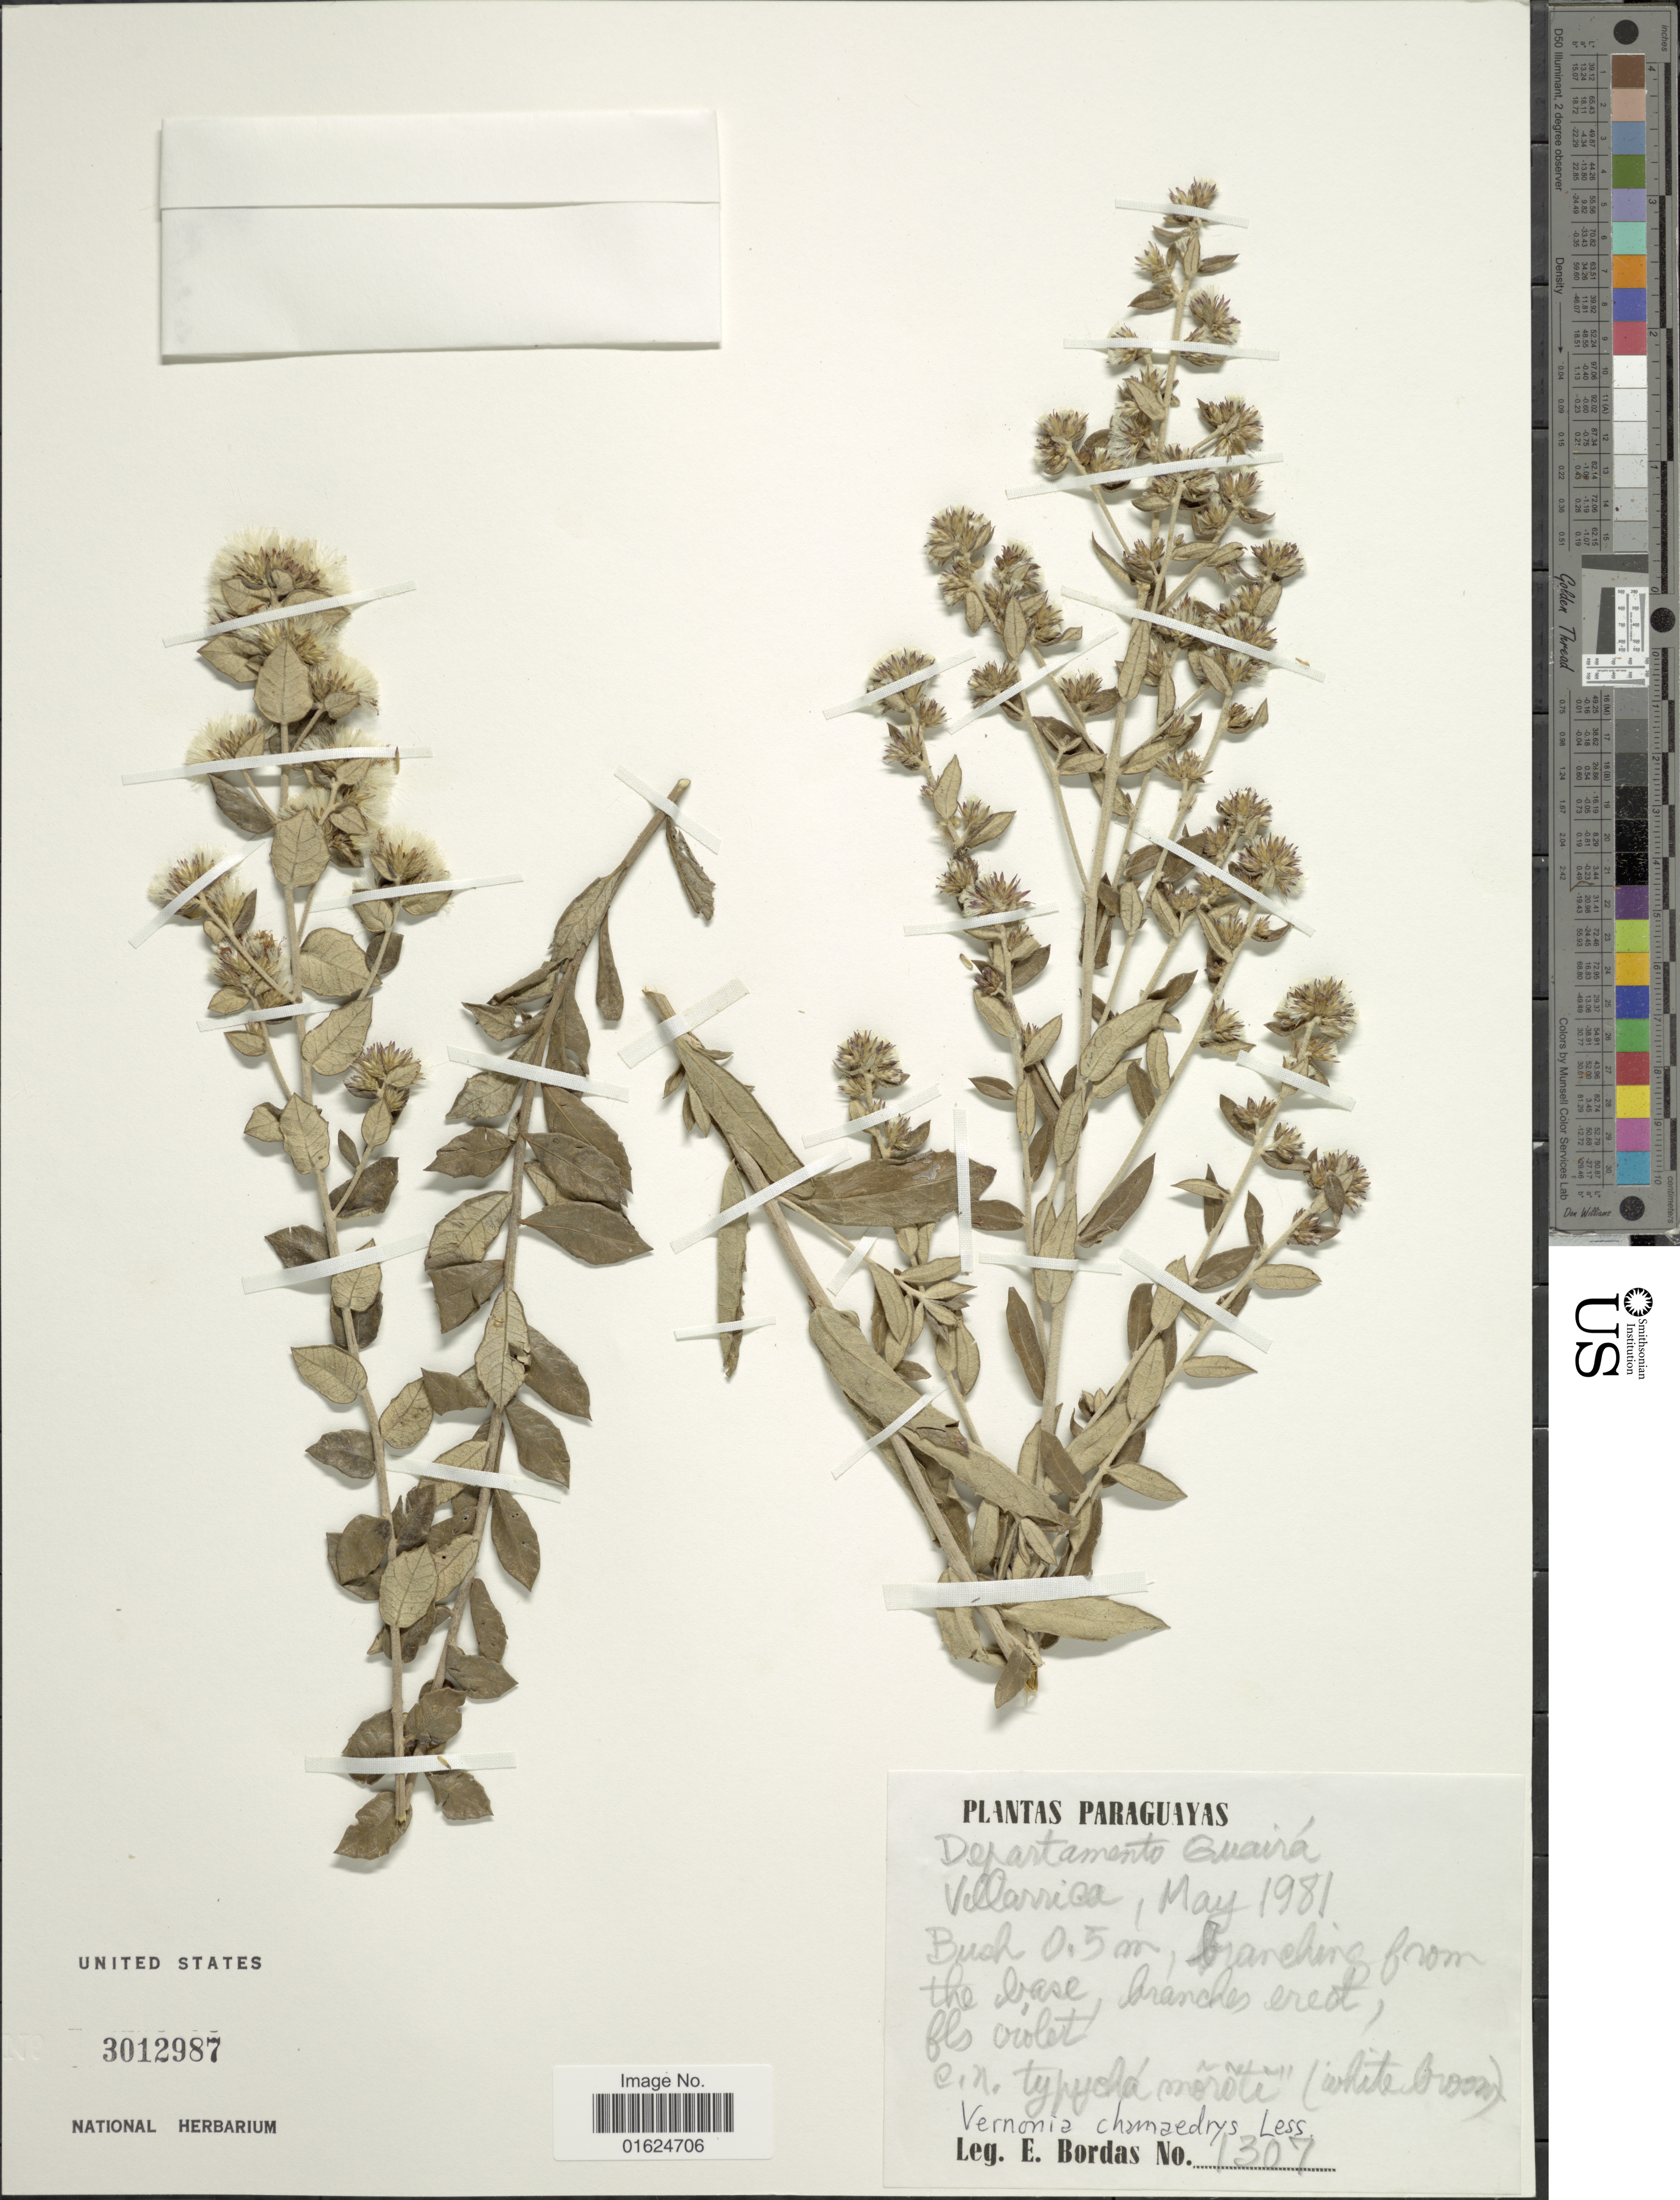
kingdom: Plantae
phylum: Tracheophyta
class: Magnoliopsida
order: Asterales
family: Asteraceae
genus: Vernonanthura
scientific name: Vernonanthura chamaedrys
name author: (Less.) H. Rob.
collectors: E. Bordas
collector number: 1307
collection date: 1981-05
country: Paraguay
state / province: Guaira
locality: Departamento Guairá Villarrica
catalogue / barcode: US 3012987